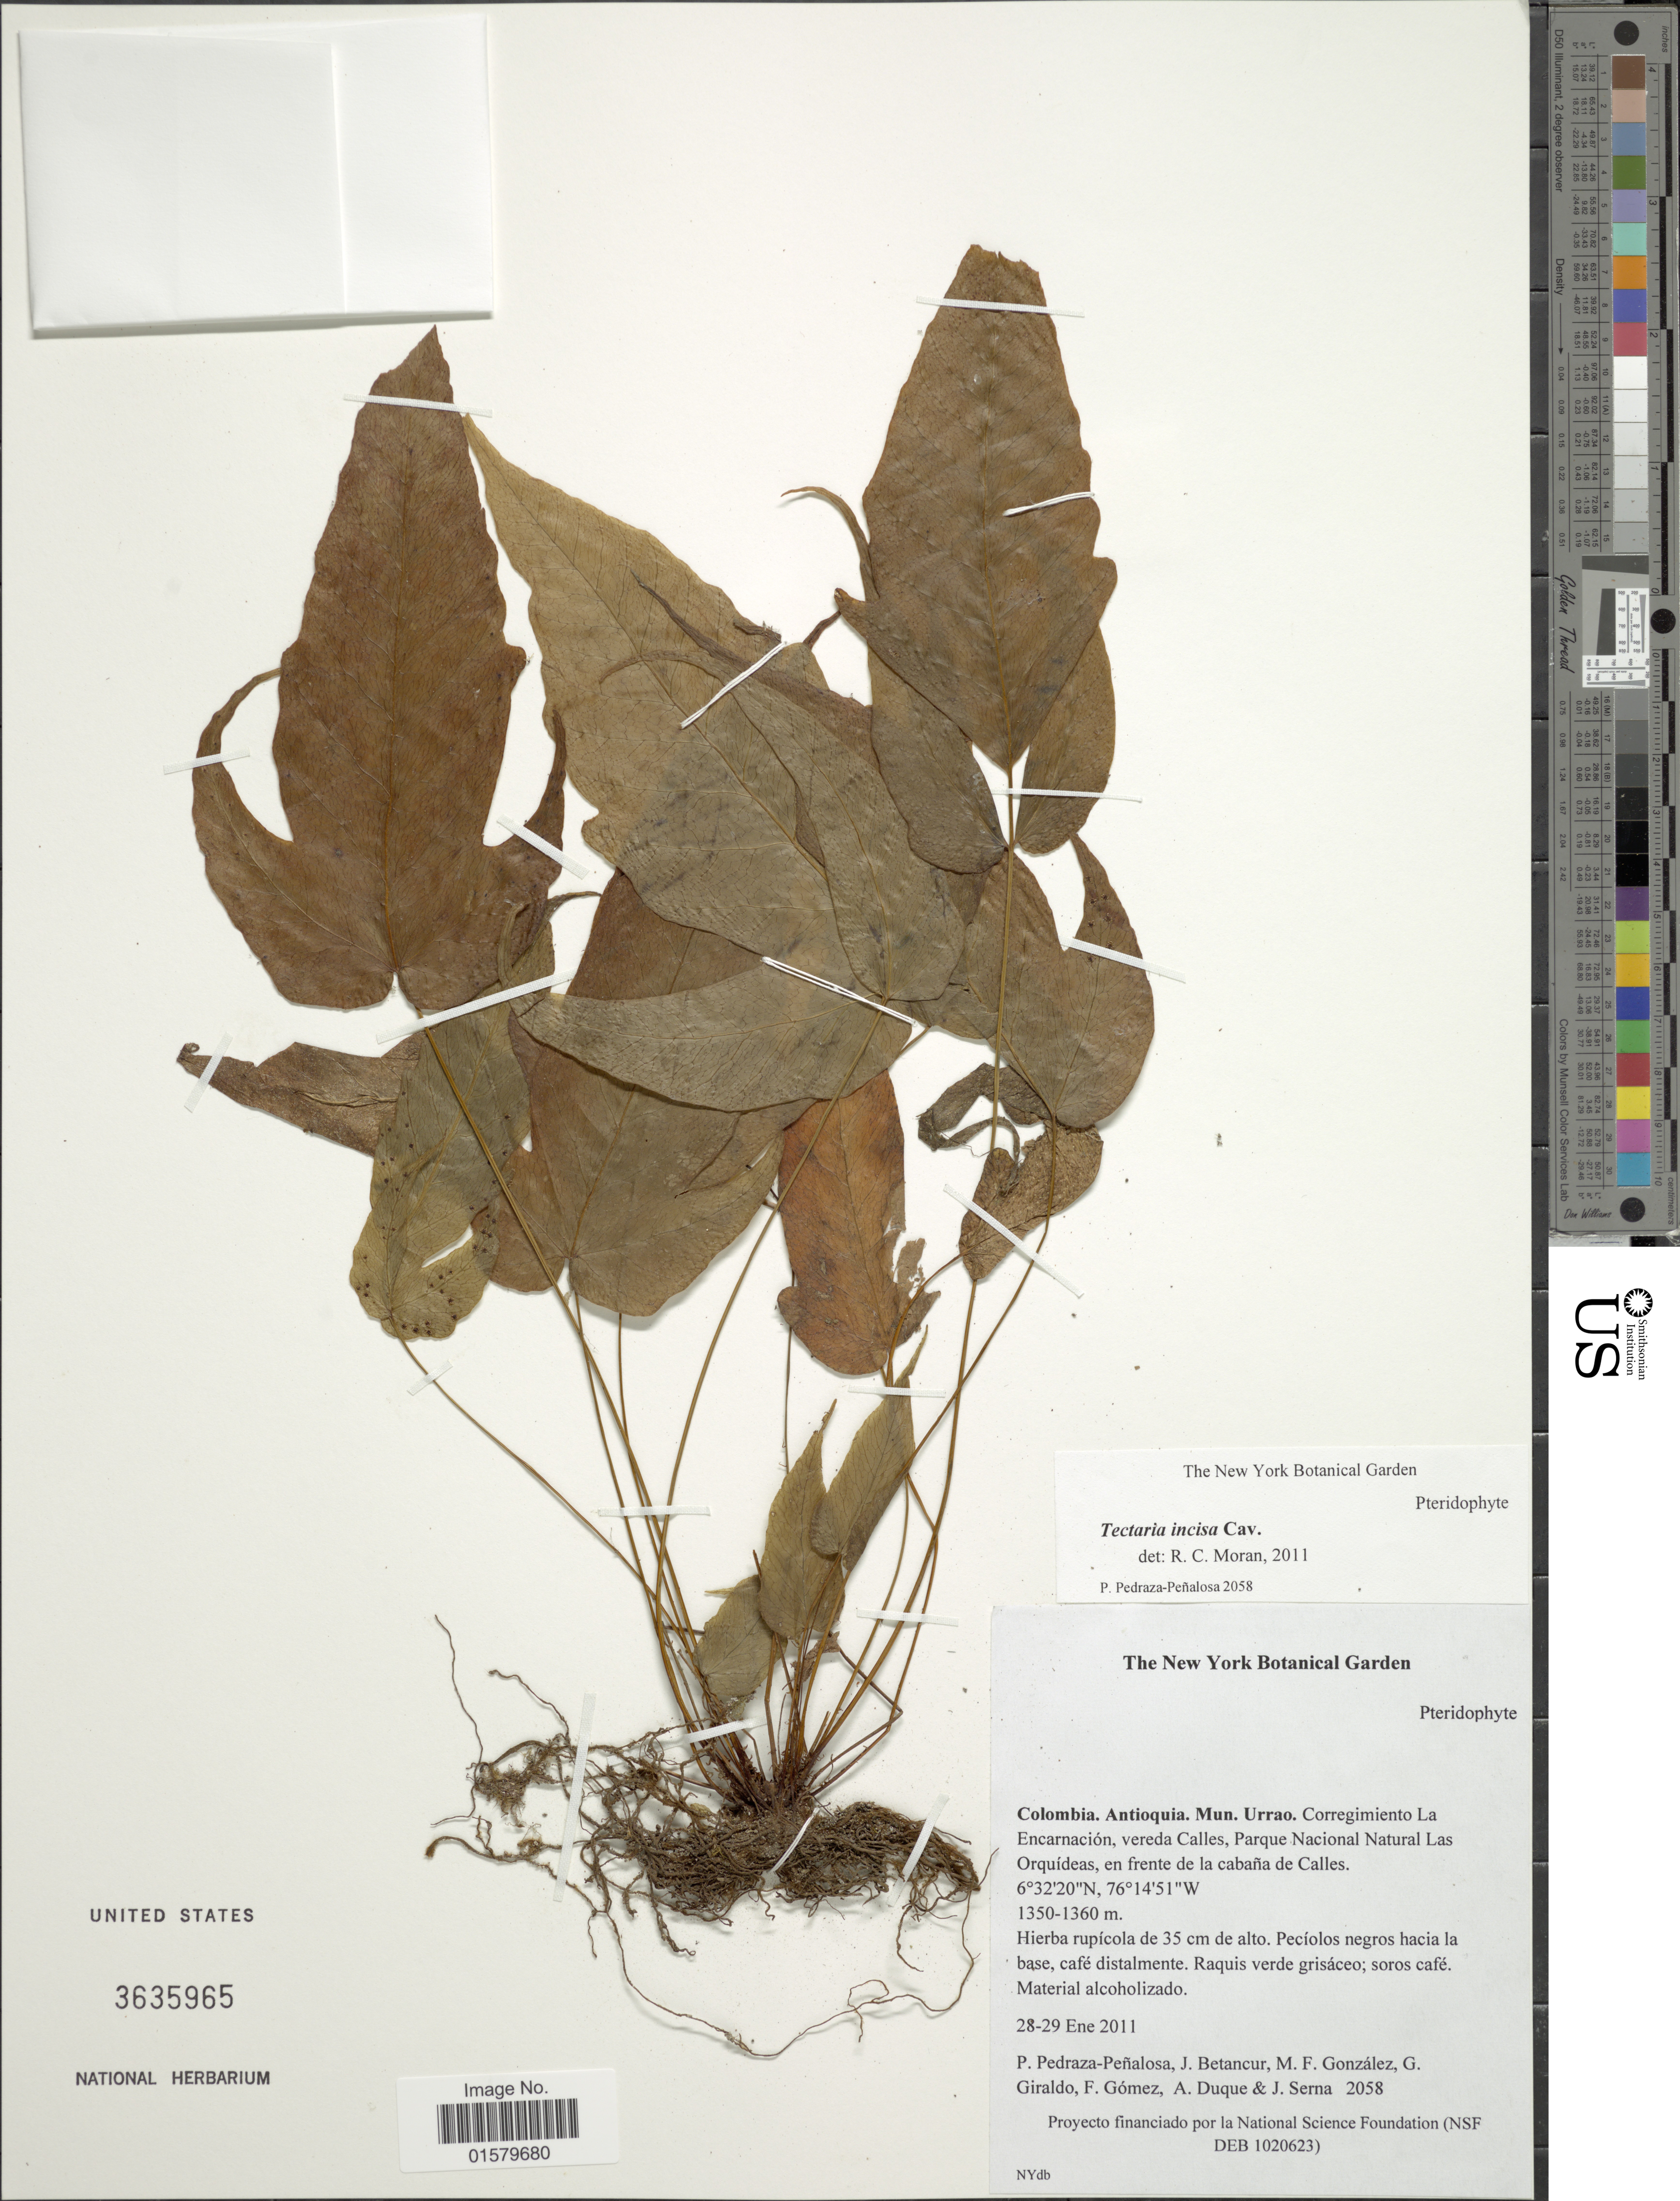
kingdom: Plantae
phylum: Tracheophyta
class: Polypodiopsida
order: Polypodiales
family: Tectariaceae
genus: Tectaria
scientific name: Tectaria incisa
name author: Cav.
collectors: P. Pedraza-Peñalosa, J. Betancur, M. Gonzalez, G. Giraldo & et al.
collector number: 2058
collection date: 2011-01-28/2011-01-29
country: Colombia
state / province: Antioquia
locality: Mun. Urrao. Corregimiento La Encarnacion, vereda Calles, Parque Nacional Natural Las Orquideas, en frente de la cabana de Calles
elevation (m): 1350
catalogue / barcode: US 3635965